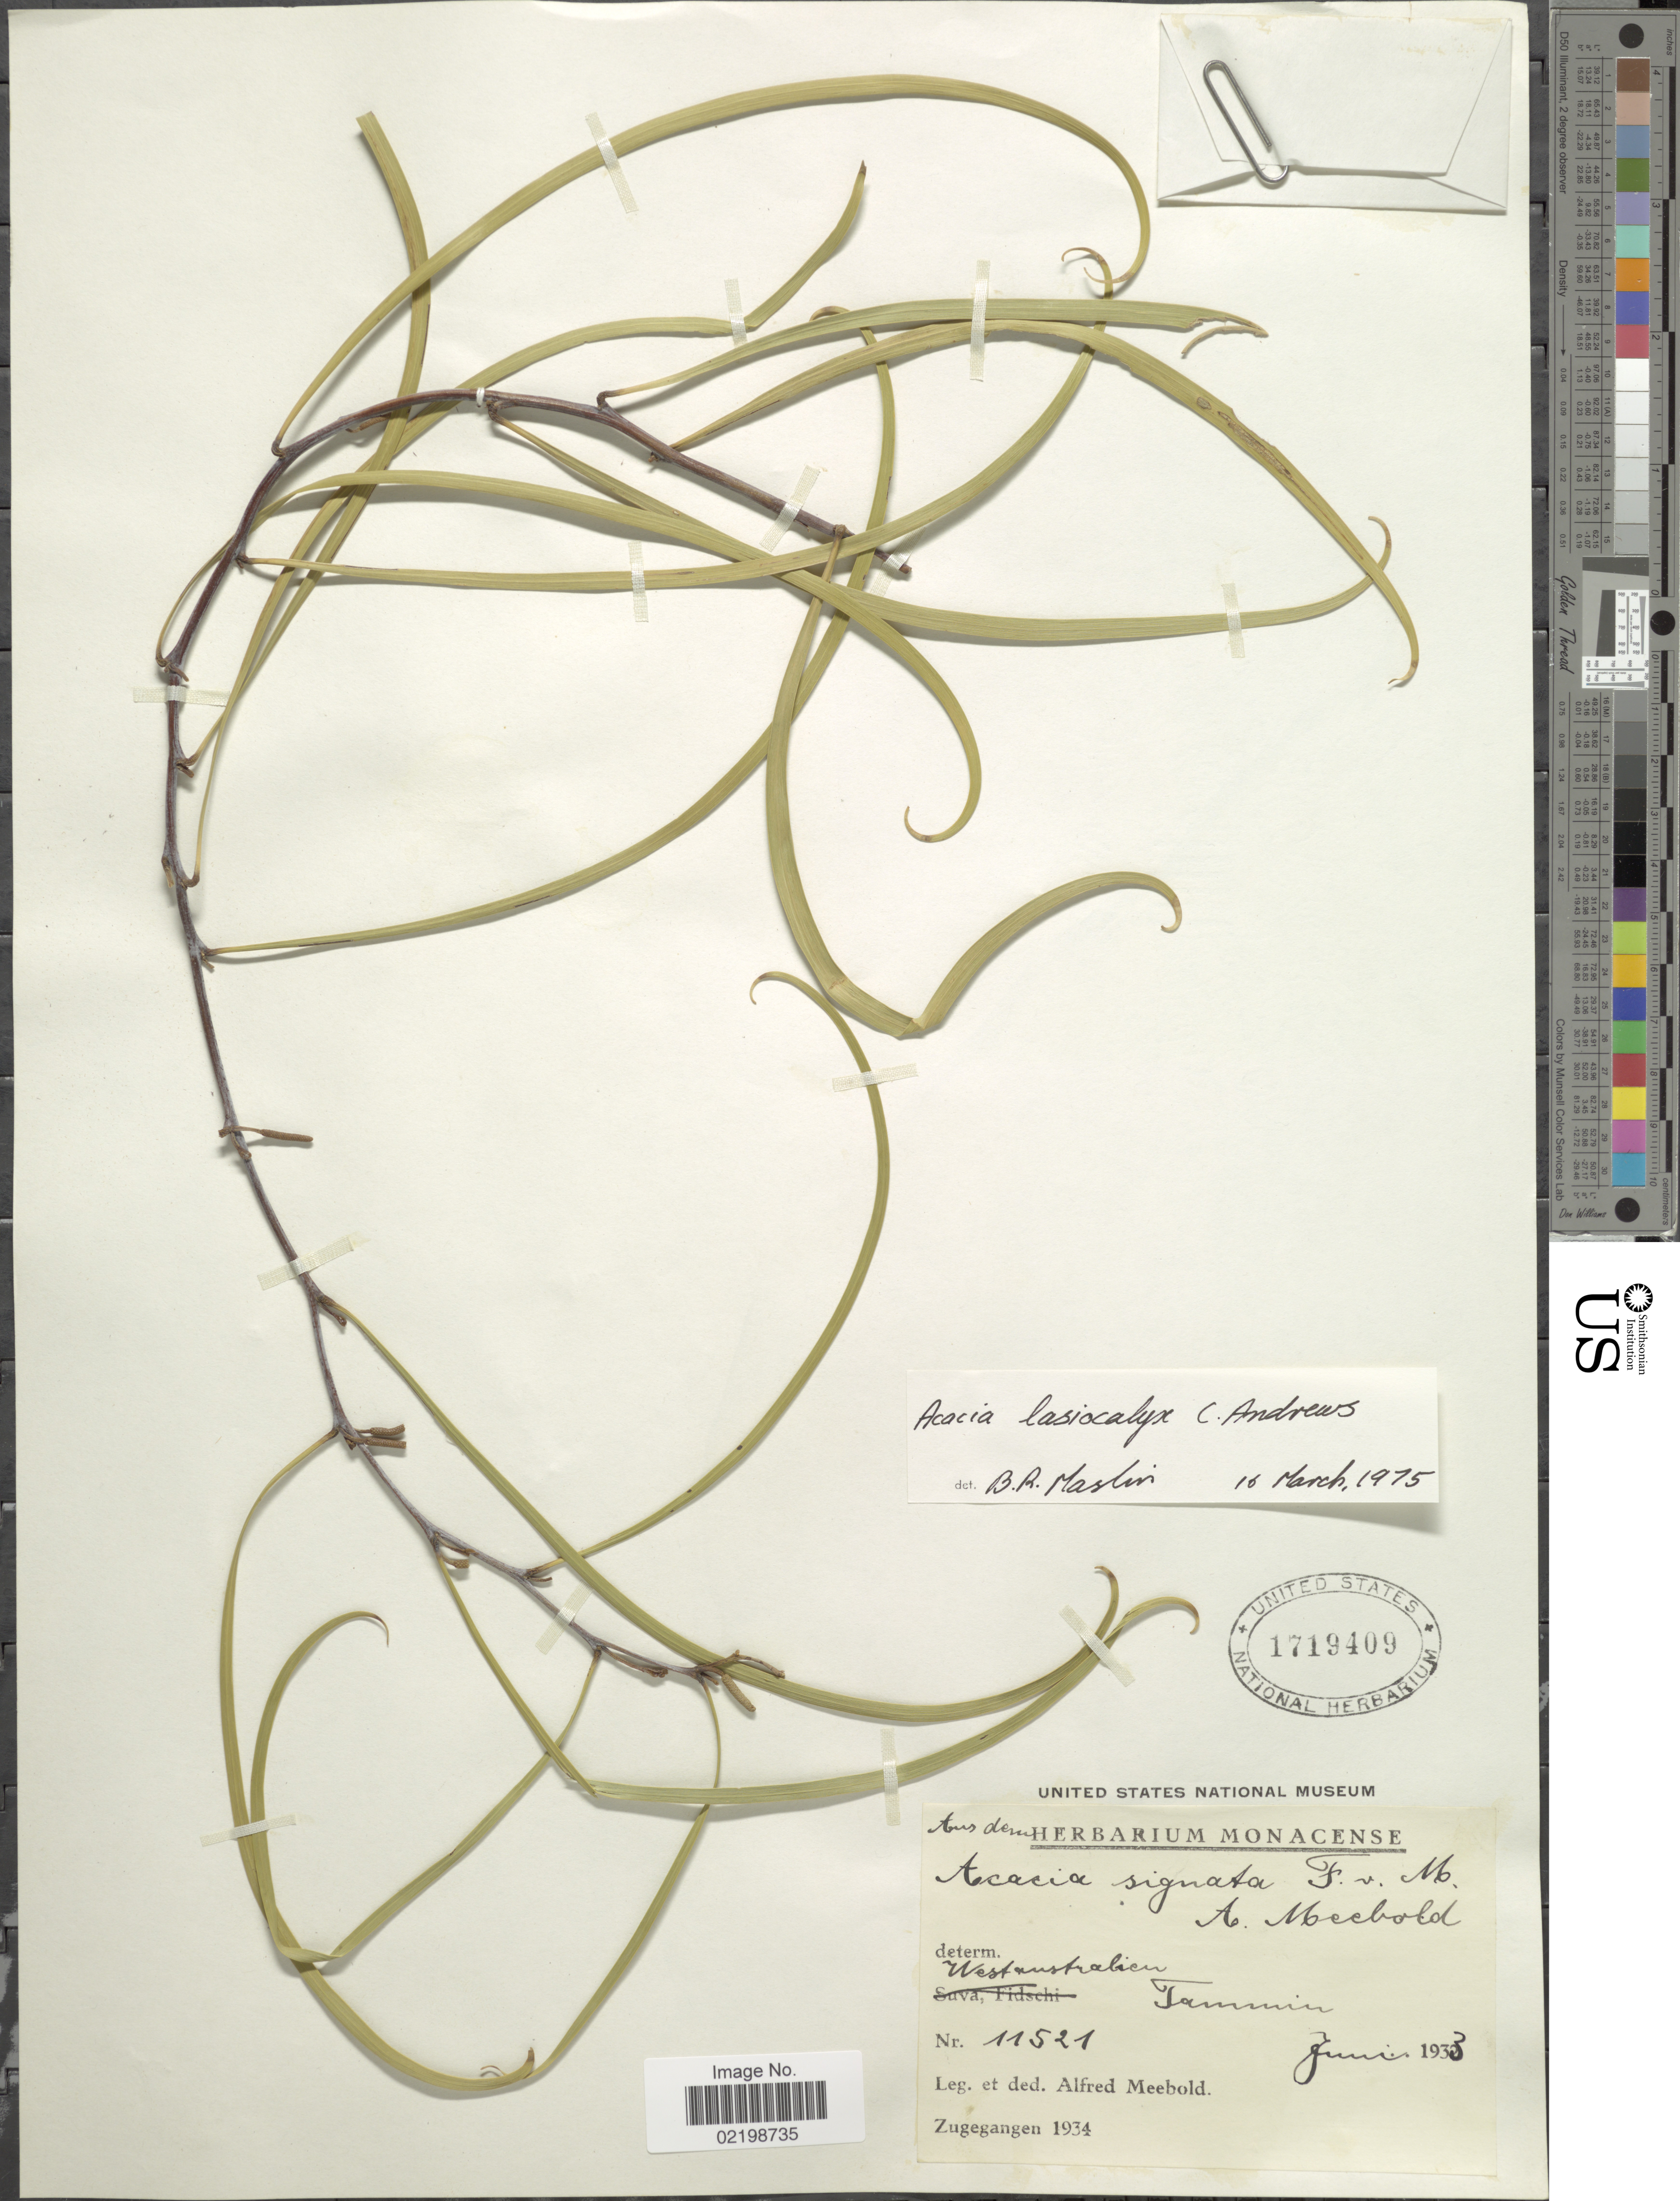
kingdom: Plantae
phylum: Tracheophyta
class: Magnoliopsida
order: Fabales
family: Fabaceae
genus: Acacia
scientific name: Acacia lasiocalyx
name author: C. R. P. Andrews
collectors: A. Meebold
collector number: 11521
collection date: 1933-06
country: Australia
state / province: Western Australia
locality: West Australia. Tammin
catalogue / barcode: US 1719409